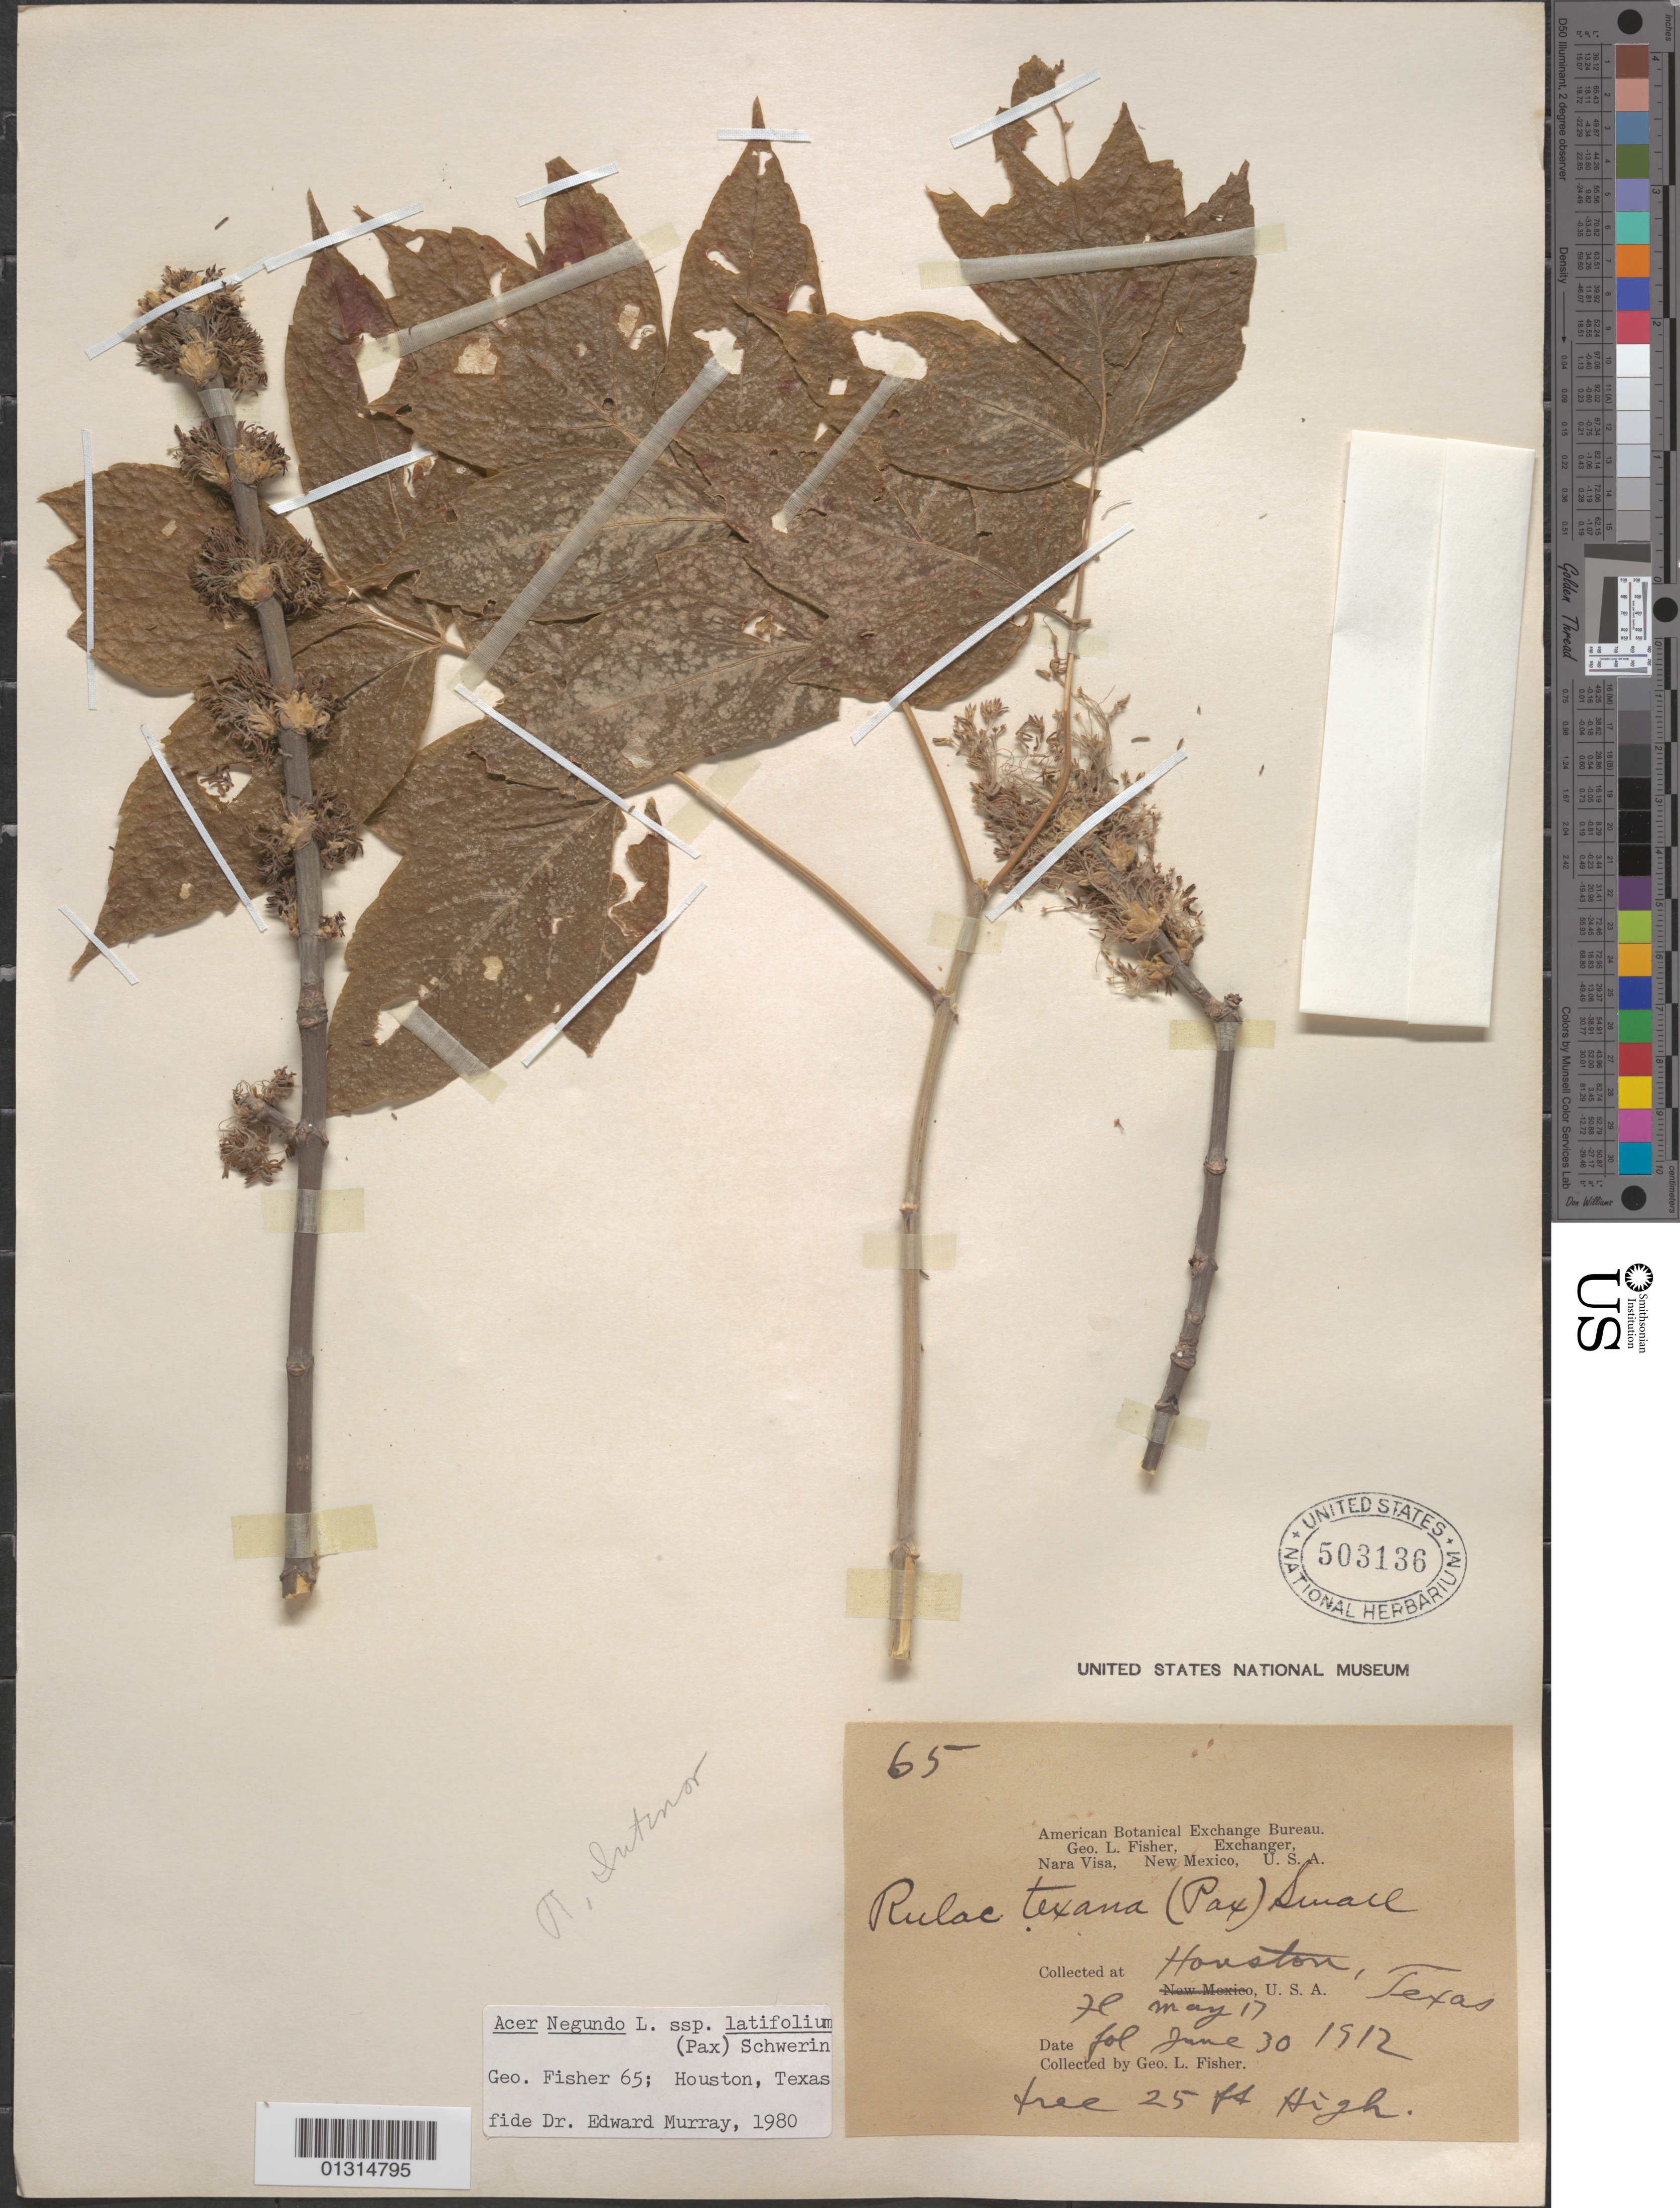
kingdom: Plantae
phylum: Tracheophyta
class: Magnoliopsida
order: Sapindales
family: Sapindaceae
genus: Acer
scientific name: Acer negundo subsp. latifolium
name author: (Pax) Schwer.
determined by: Murray, Edward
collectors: G. L. Fisher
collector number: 65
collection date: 1912-05-17,1912-06-30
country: United States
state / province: Texas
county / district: Harris County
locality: Houston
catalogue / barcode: US 503136